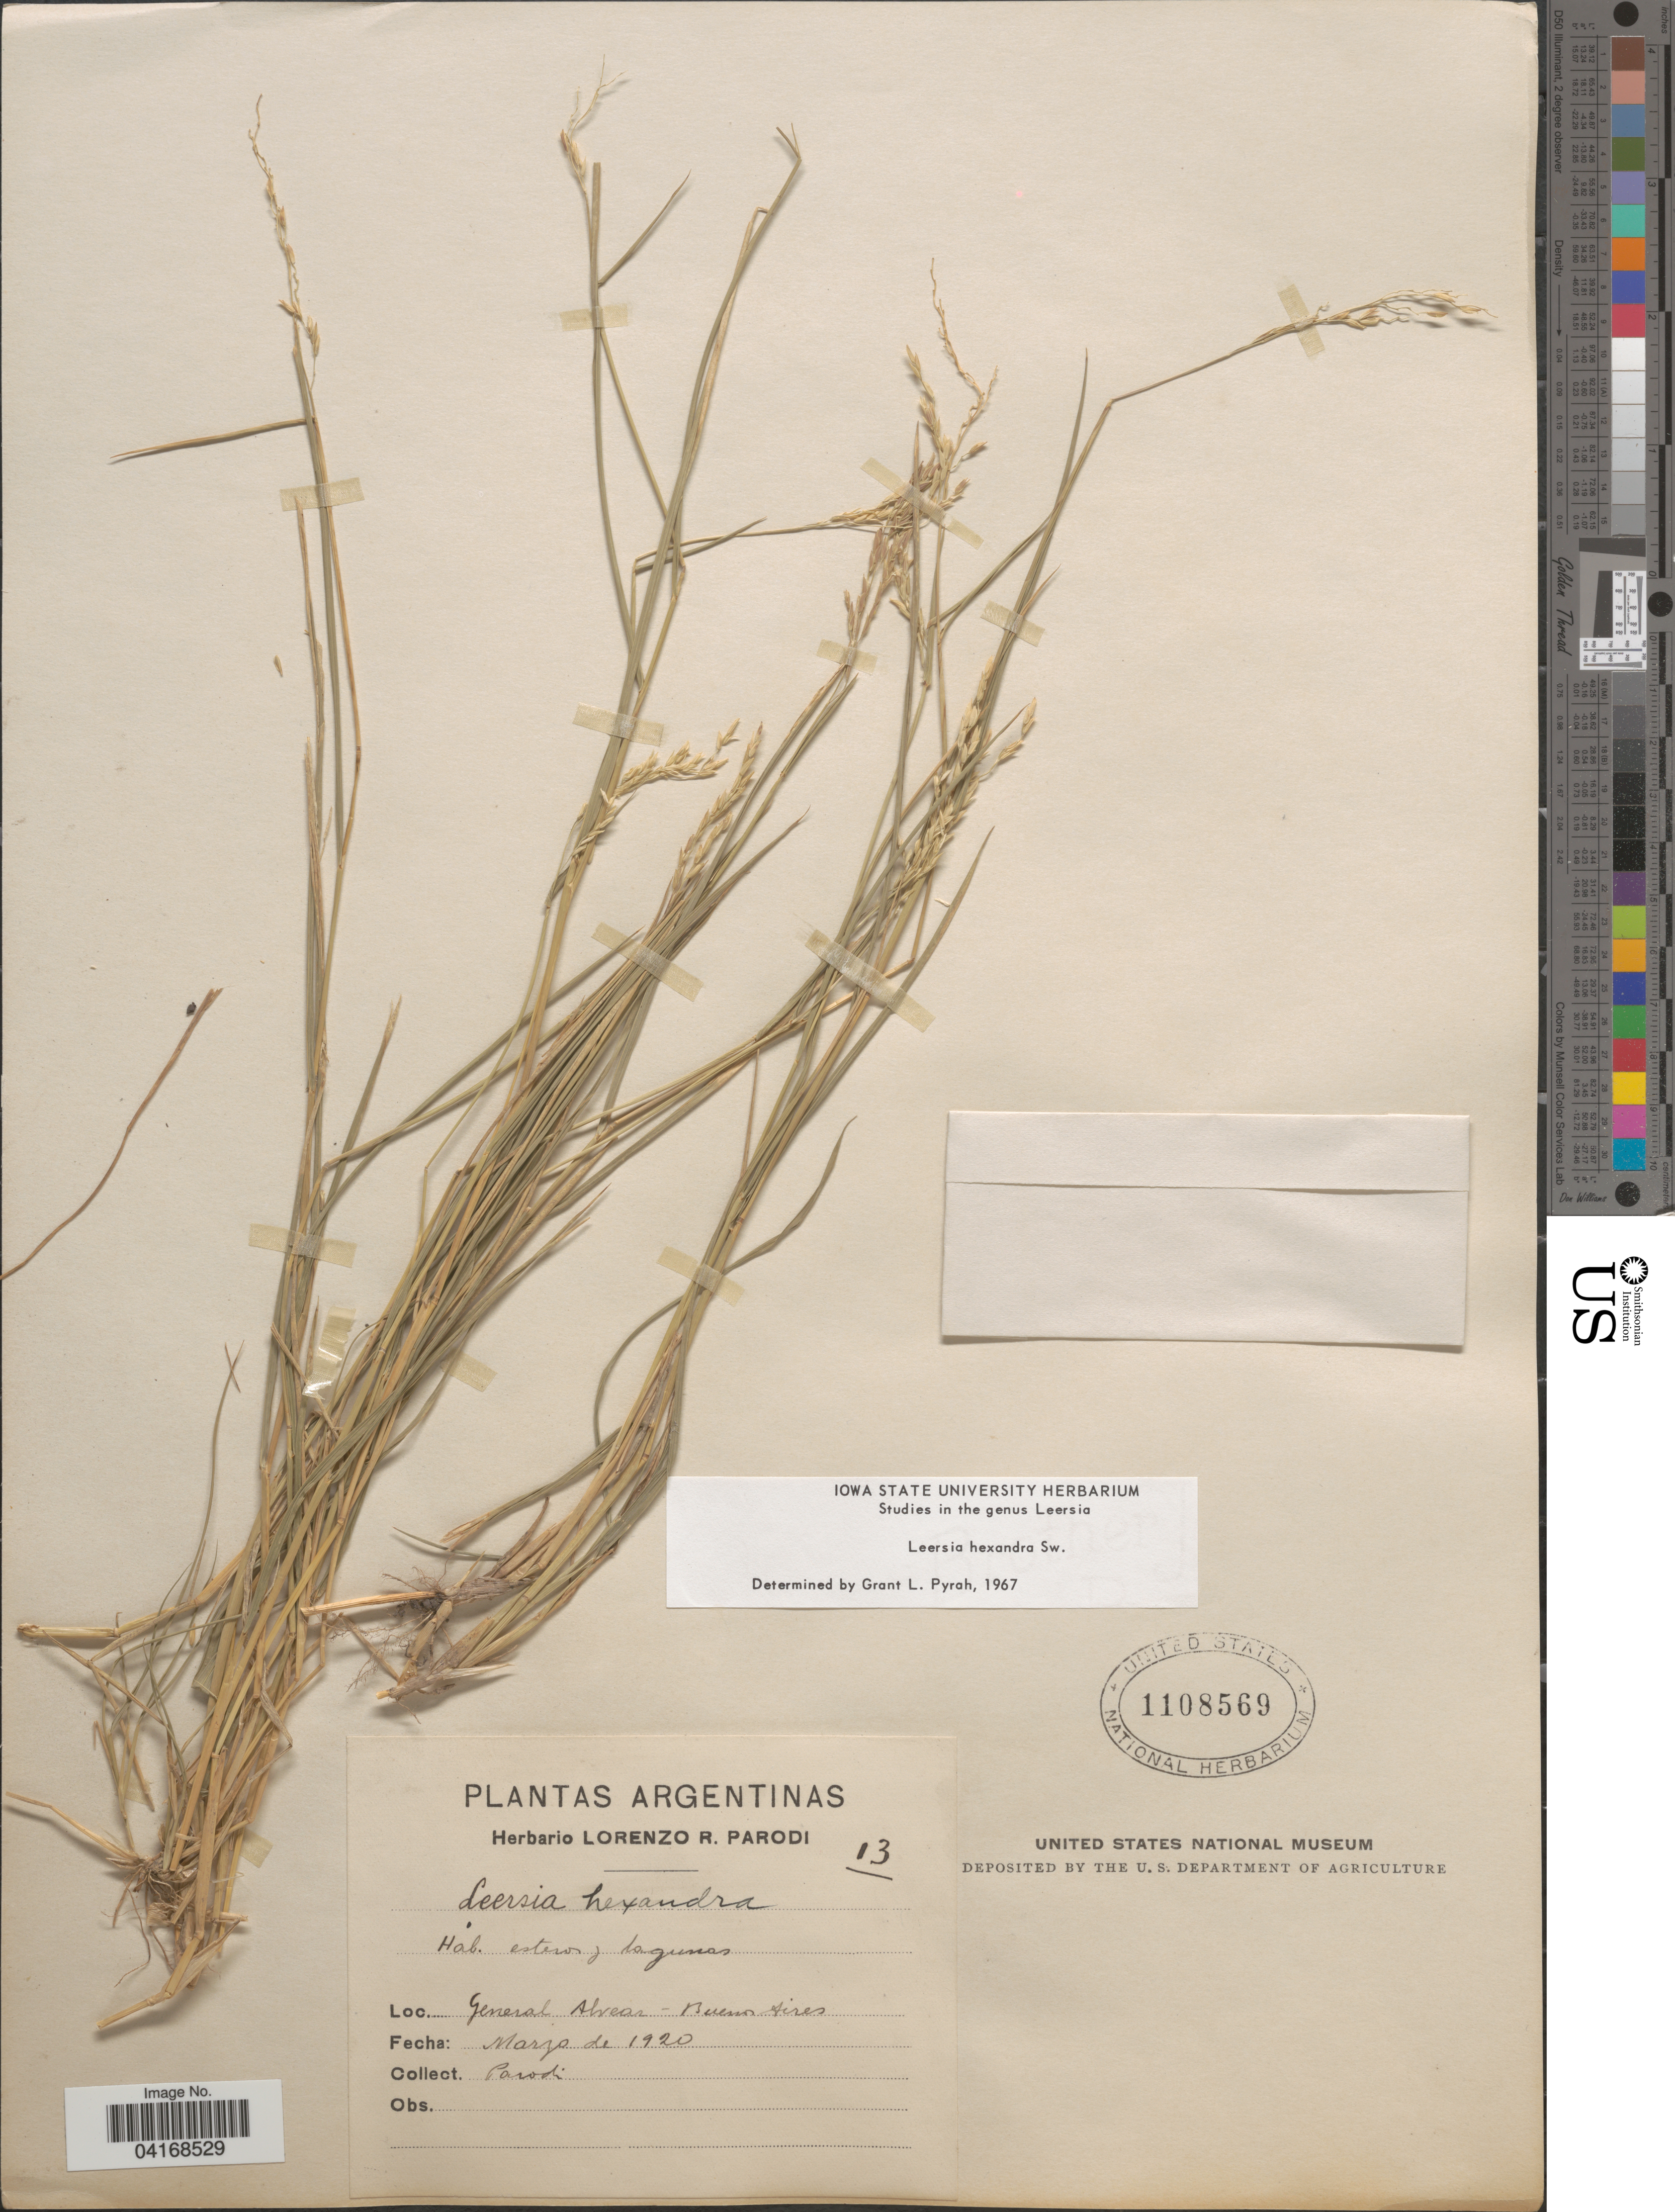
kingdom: Plantae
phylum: Tracheophyta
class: Liliopsida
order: Poales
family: Poaceae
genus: Leersia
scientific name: Leersia hexandra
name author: Sw.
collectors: L. R. Parodi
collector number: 13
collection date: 1920-05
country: Argentina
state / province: Buenos Aires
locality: General Alvear.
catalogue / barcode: US 1108569